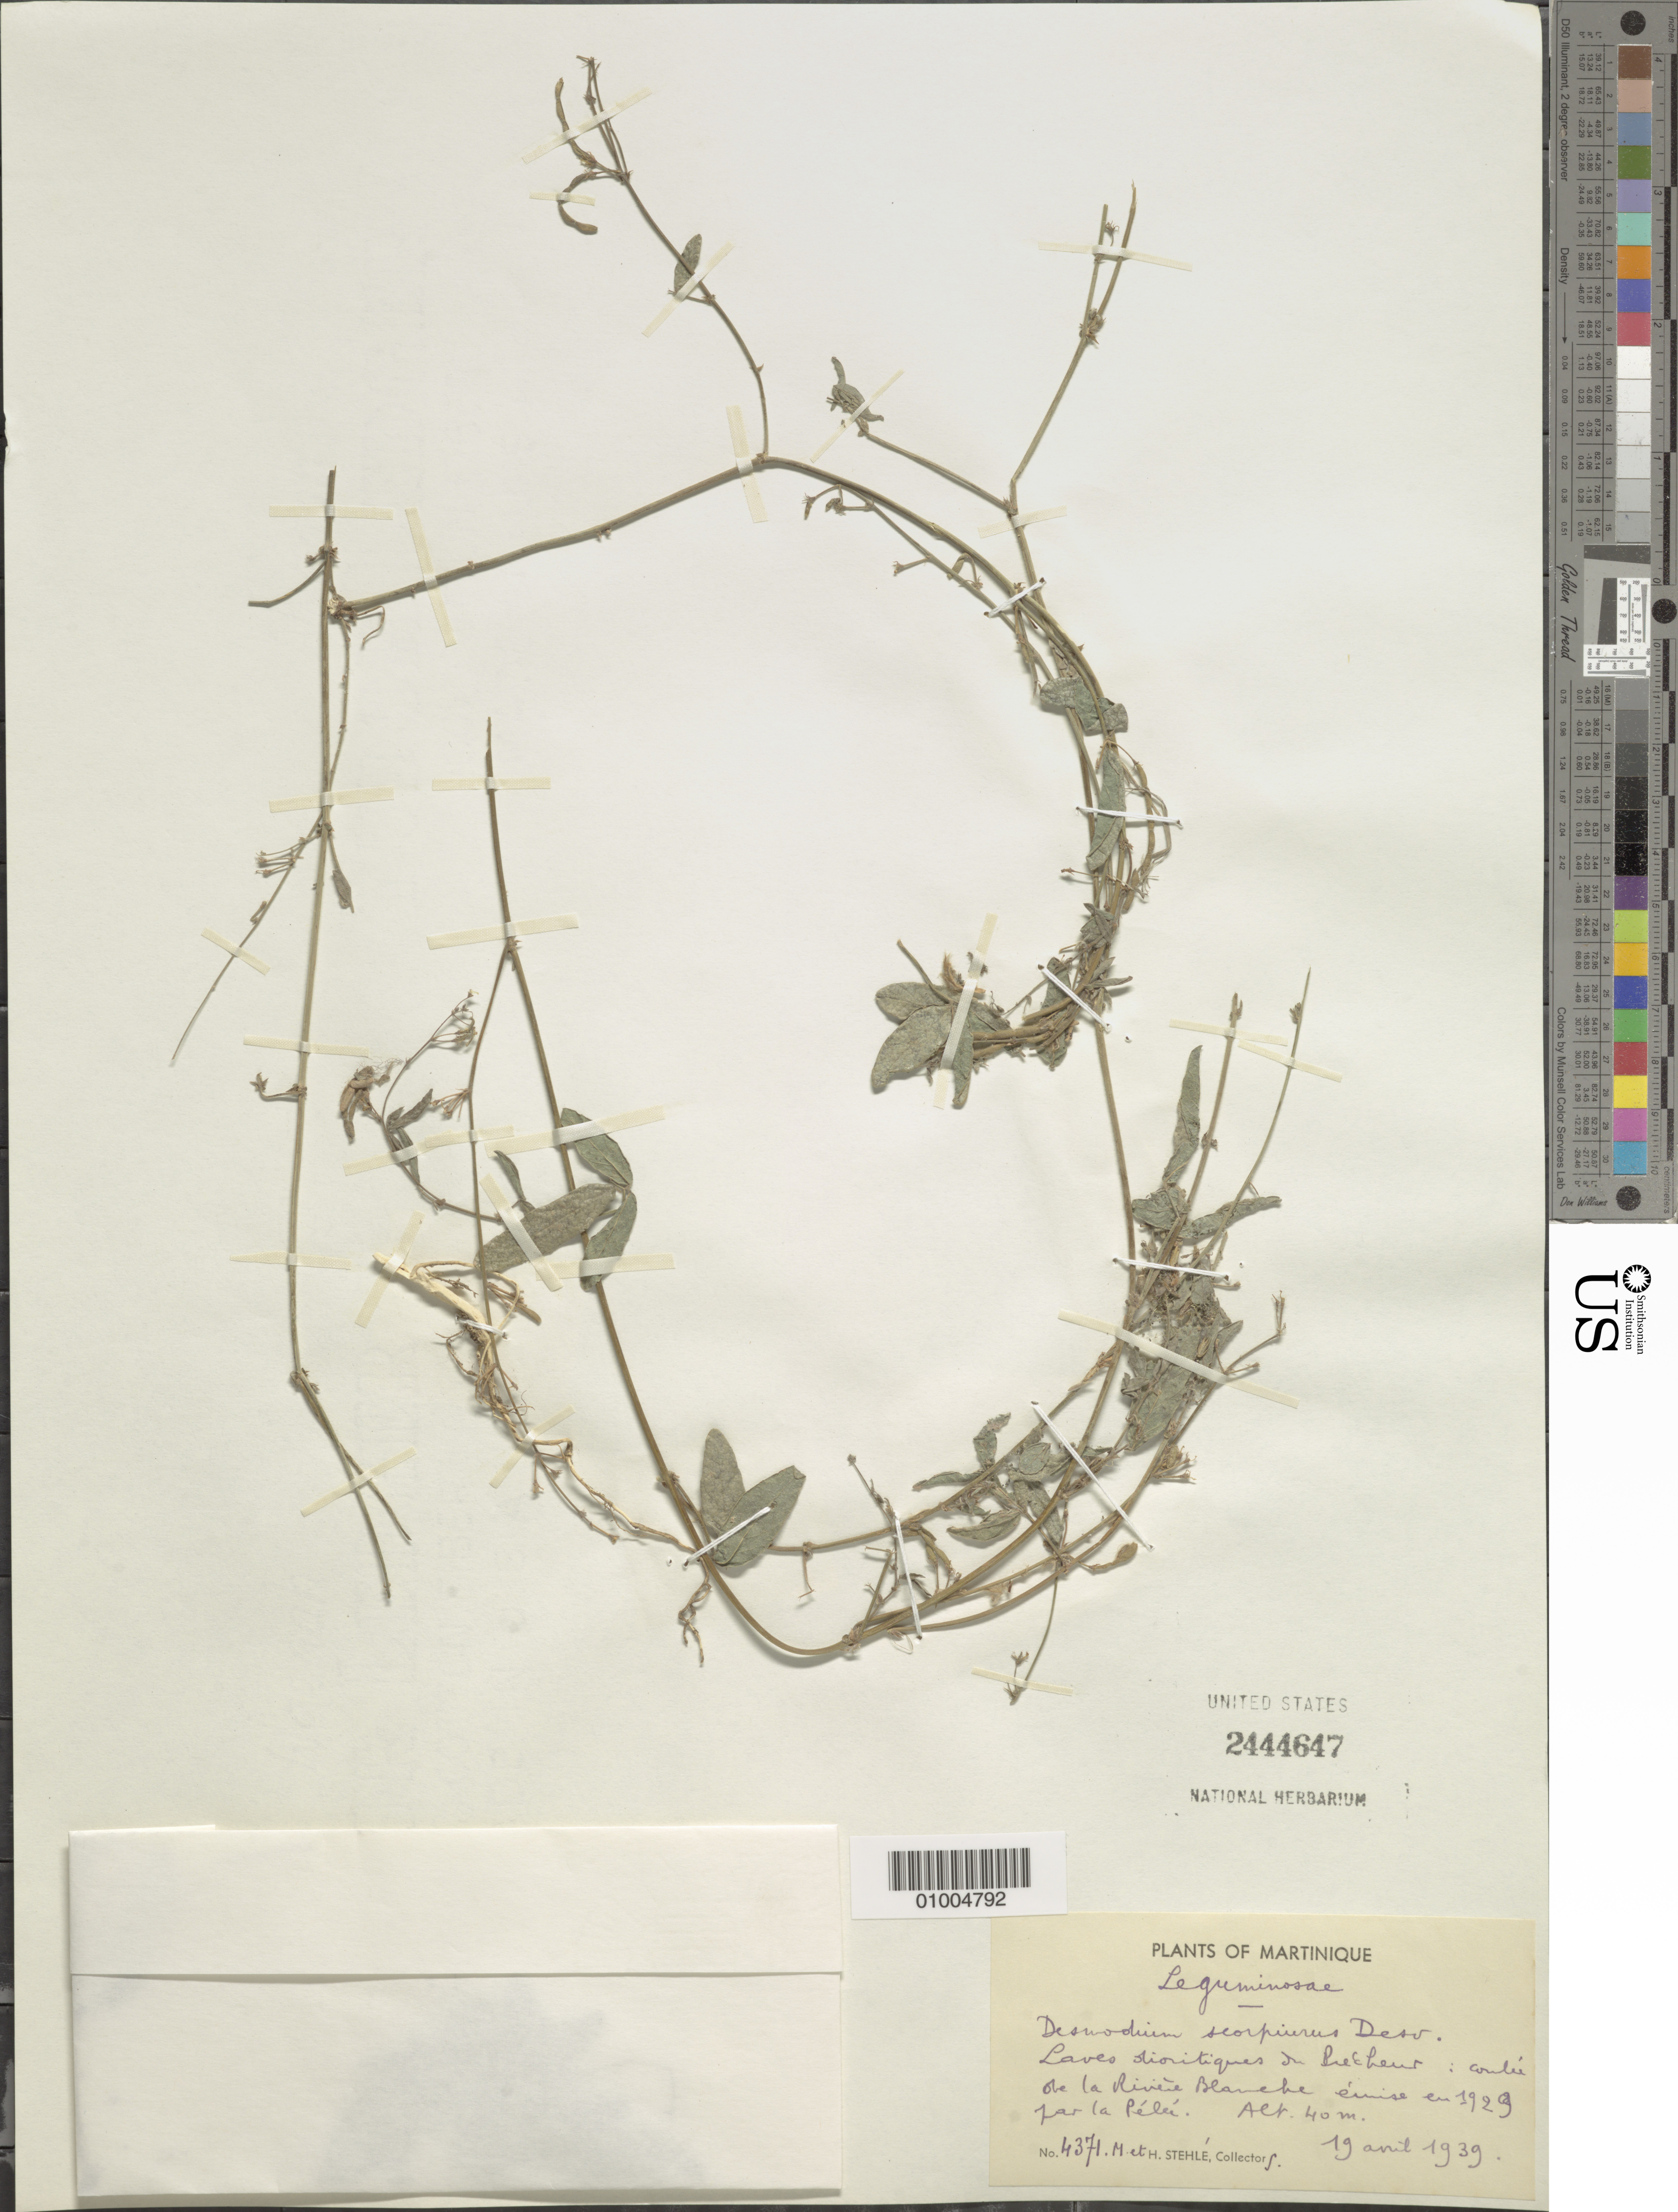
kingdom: Plantae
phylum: Tracheophyta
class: Magnoliopsida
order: Fabales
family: Fabaceae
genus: Desmodium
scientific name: Desmodium scorpiurus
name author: (Sw.) Desv. ex DC.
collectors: H. Stehlé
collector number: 4371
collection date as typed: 19 Apr 1939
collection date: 1939-04-19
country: Martinique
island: Martinique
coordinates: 0 N, 0 E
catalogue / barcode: US 2444647